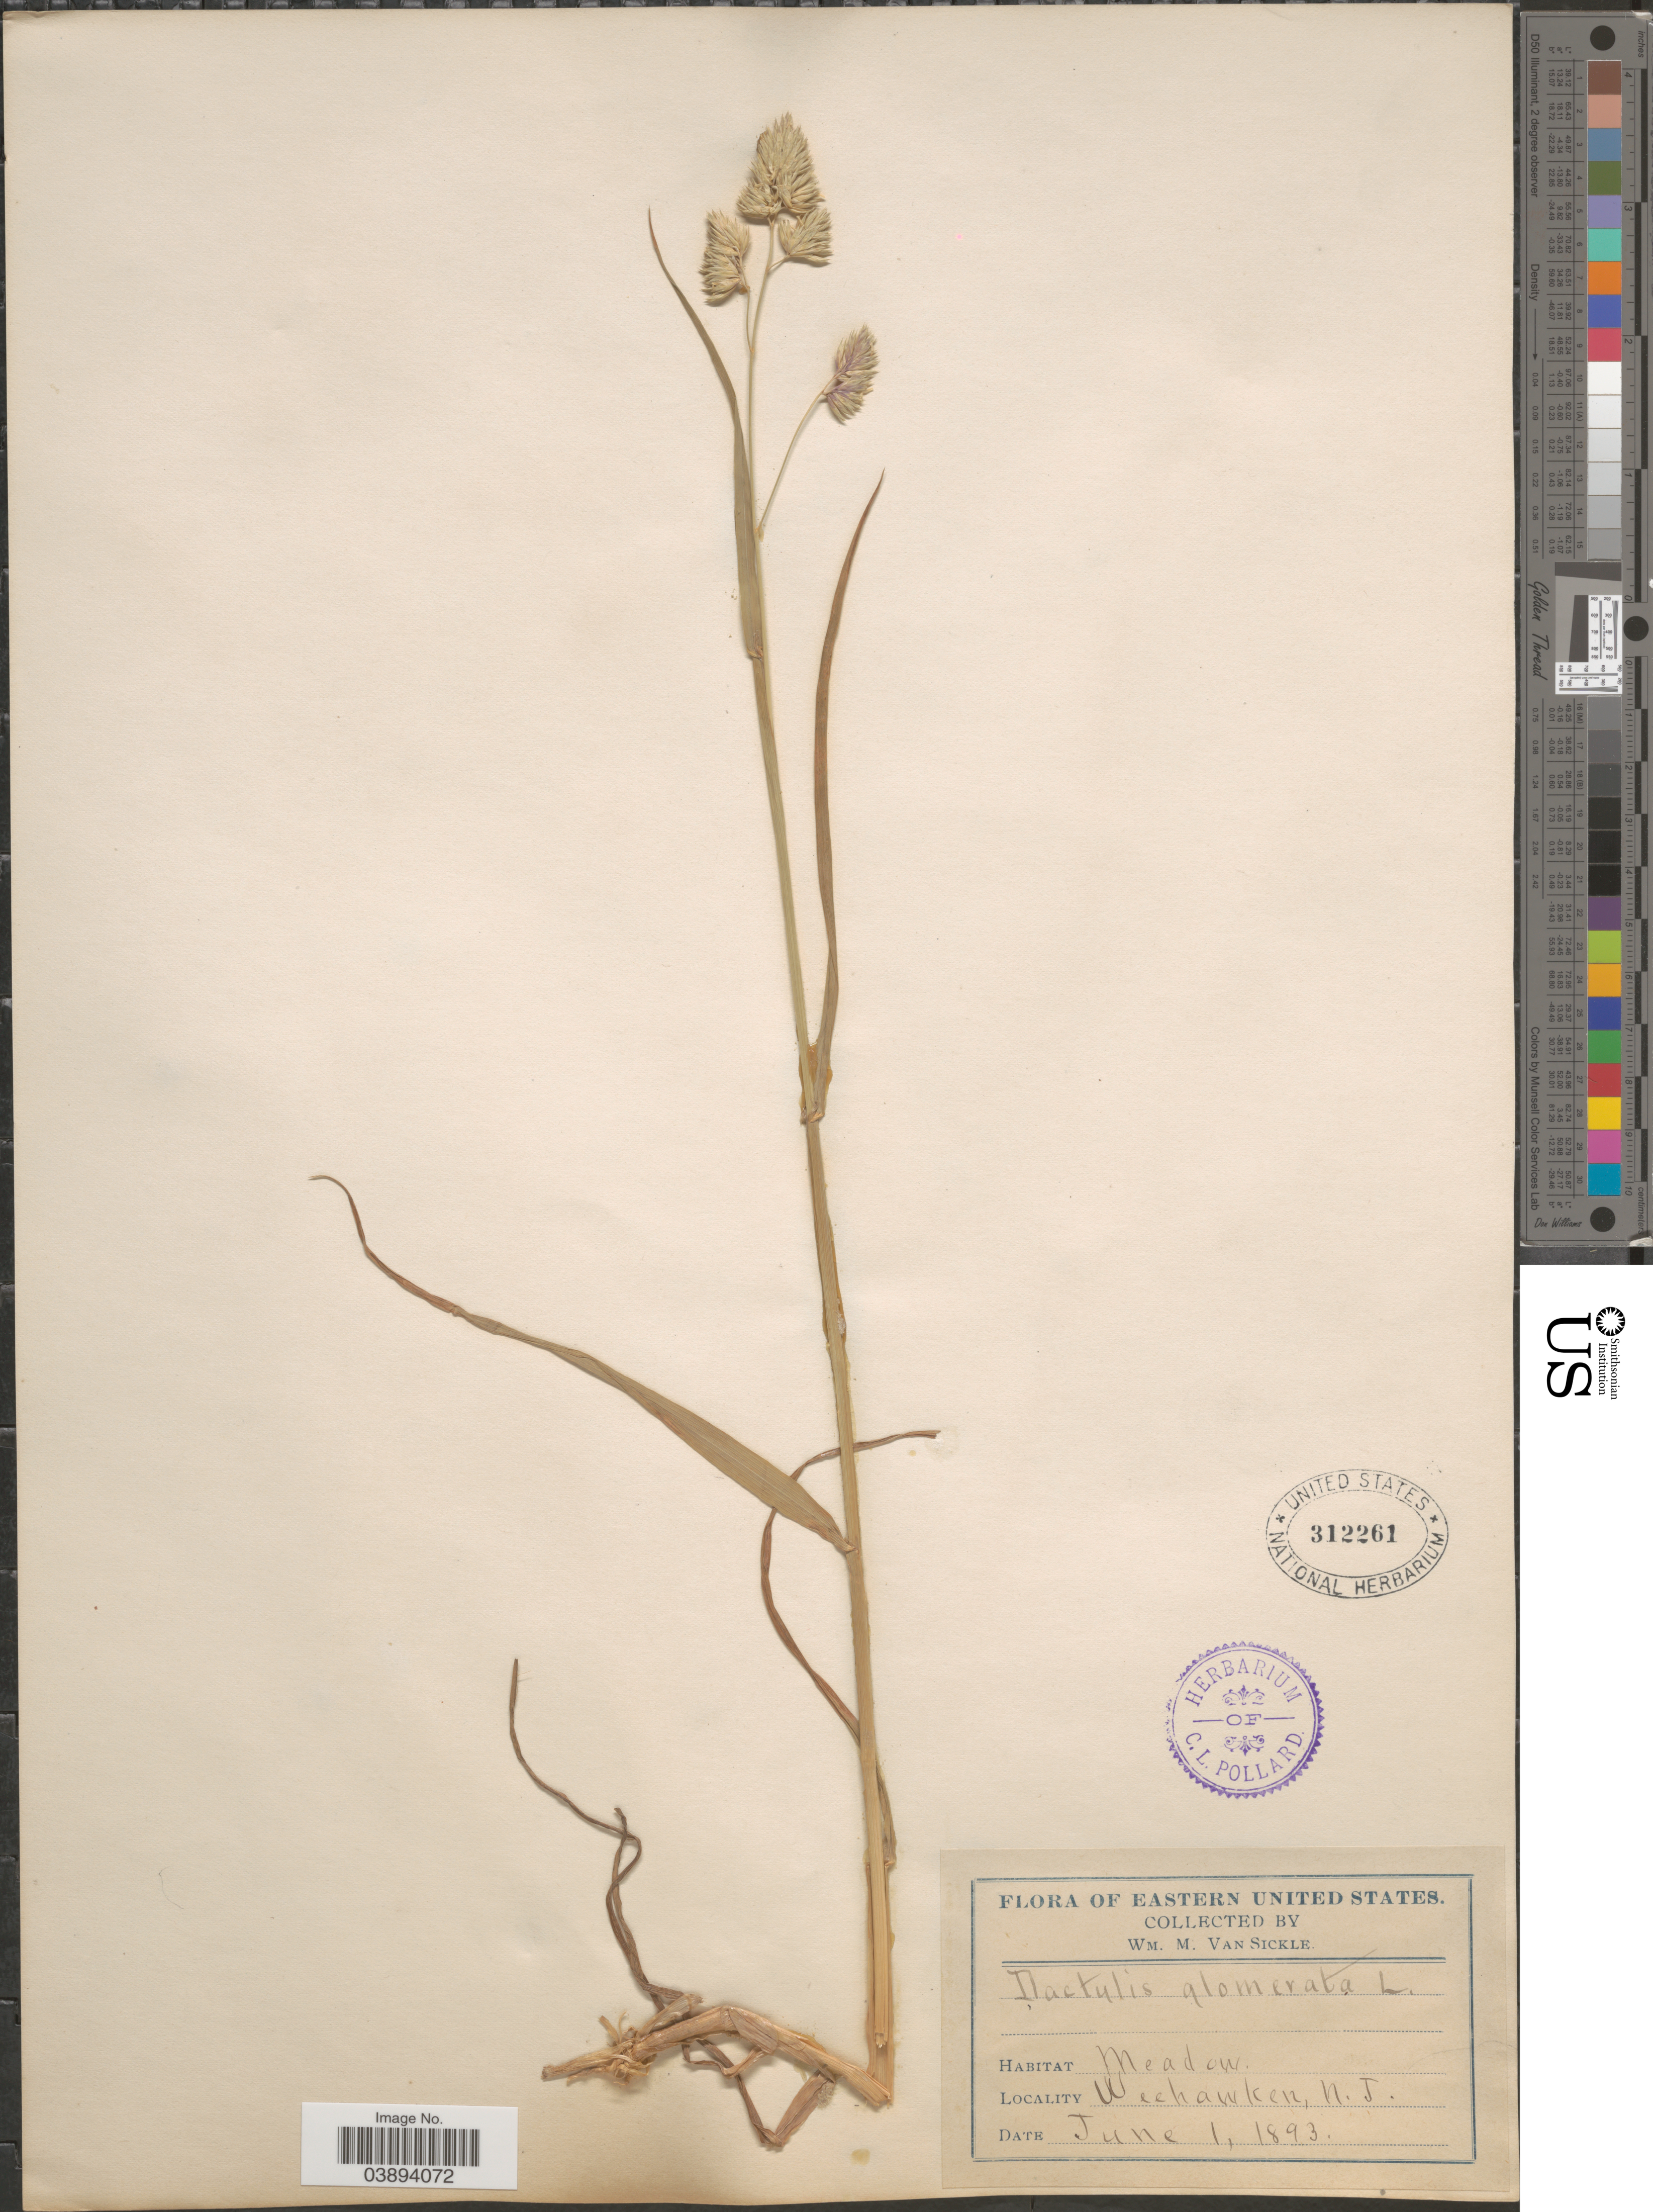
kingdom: Plantae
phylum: Tracheophyta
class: Liliopsida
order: Poales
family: Poaceae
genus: Dactylis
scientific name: Dactylis glomerata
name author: L.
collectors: W. M. Van Sickle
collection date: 1893-06-01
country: United States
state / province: New Jersey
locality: Eastern United States. Meadow. Wechawken.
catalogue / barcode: US 312261